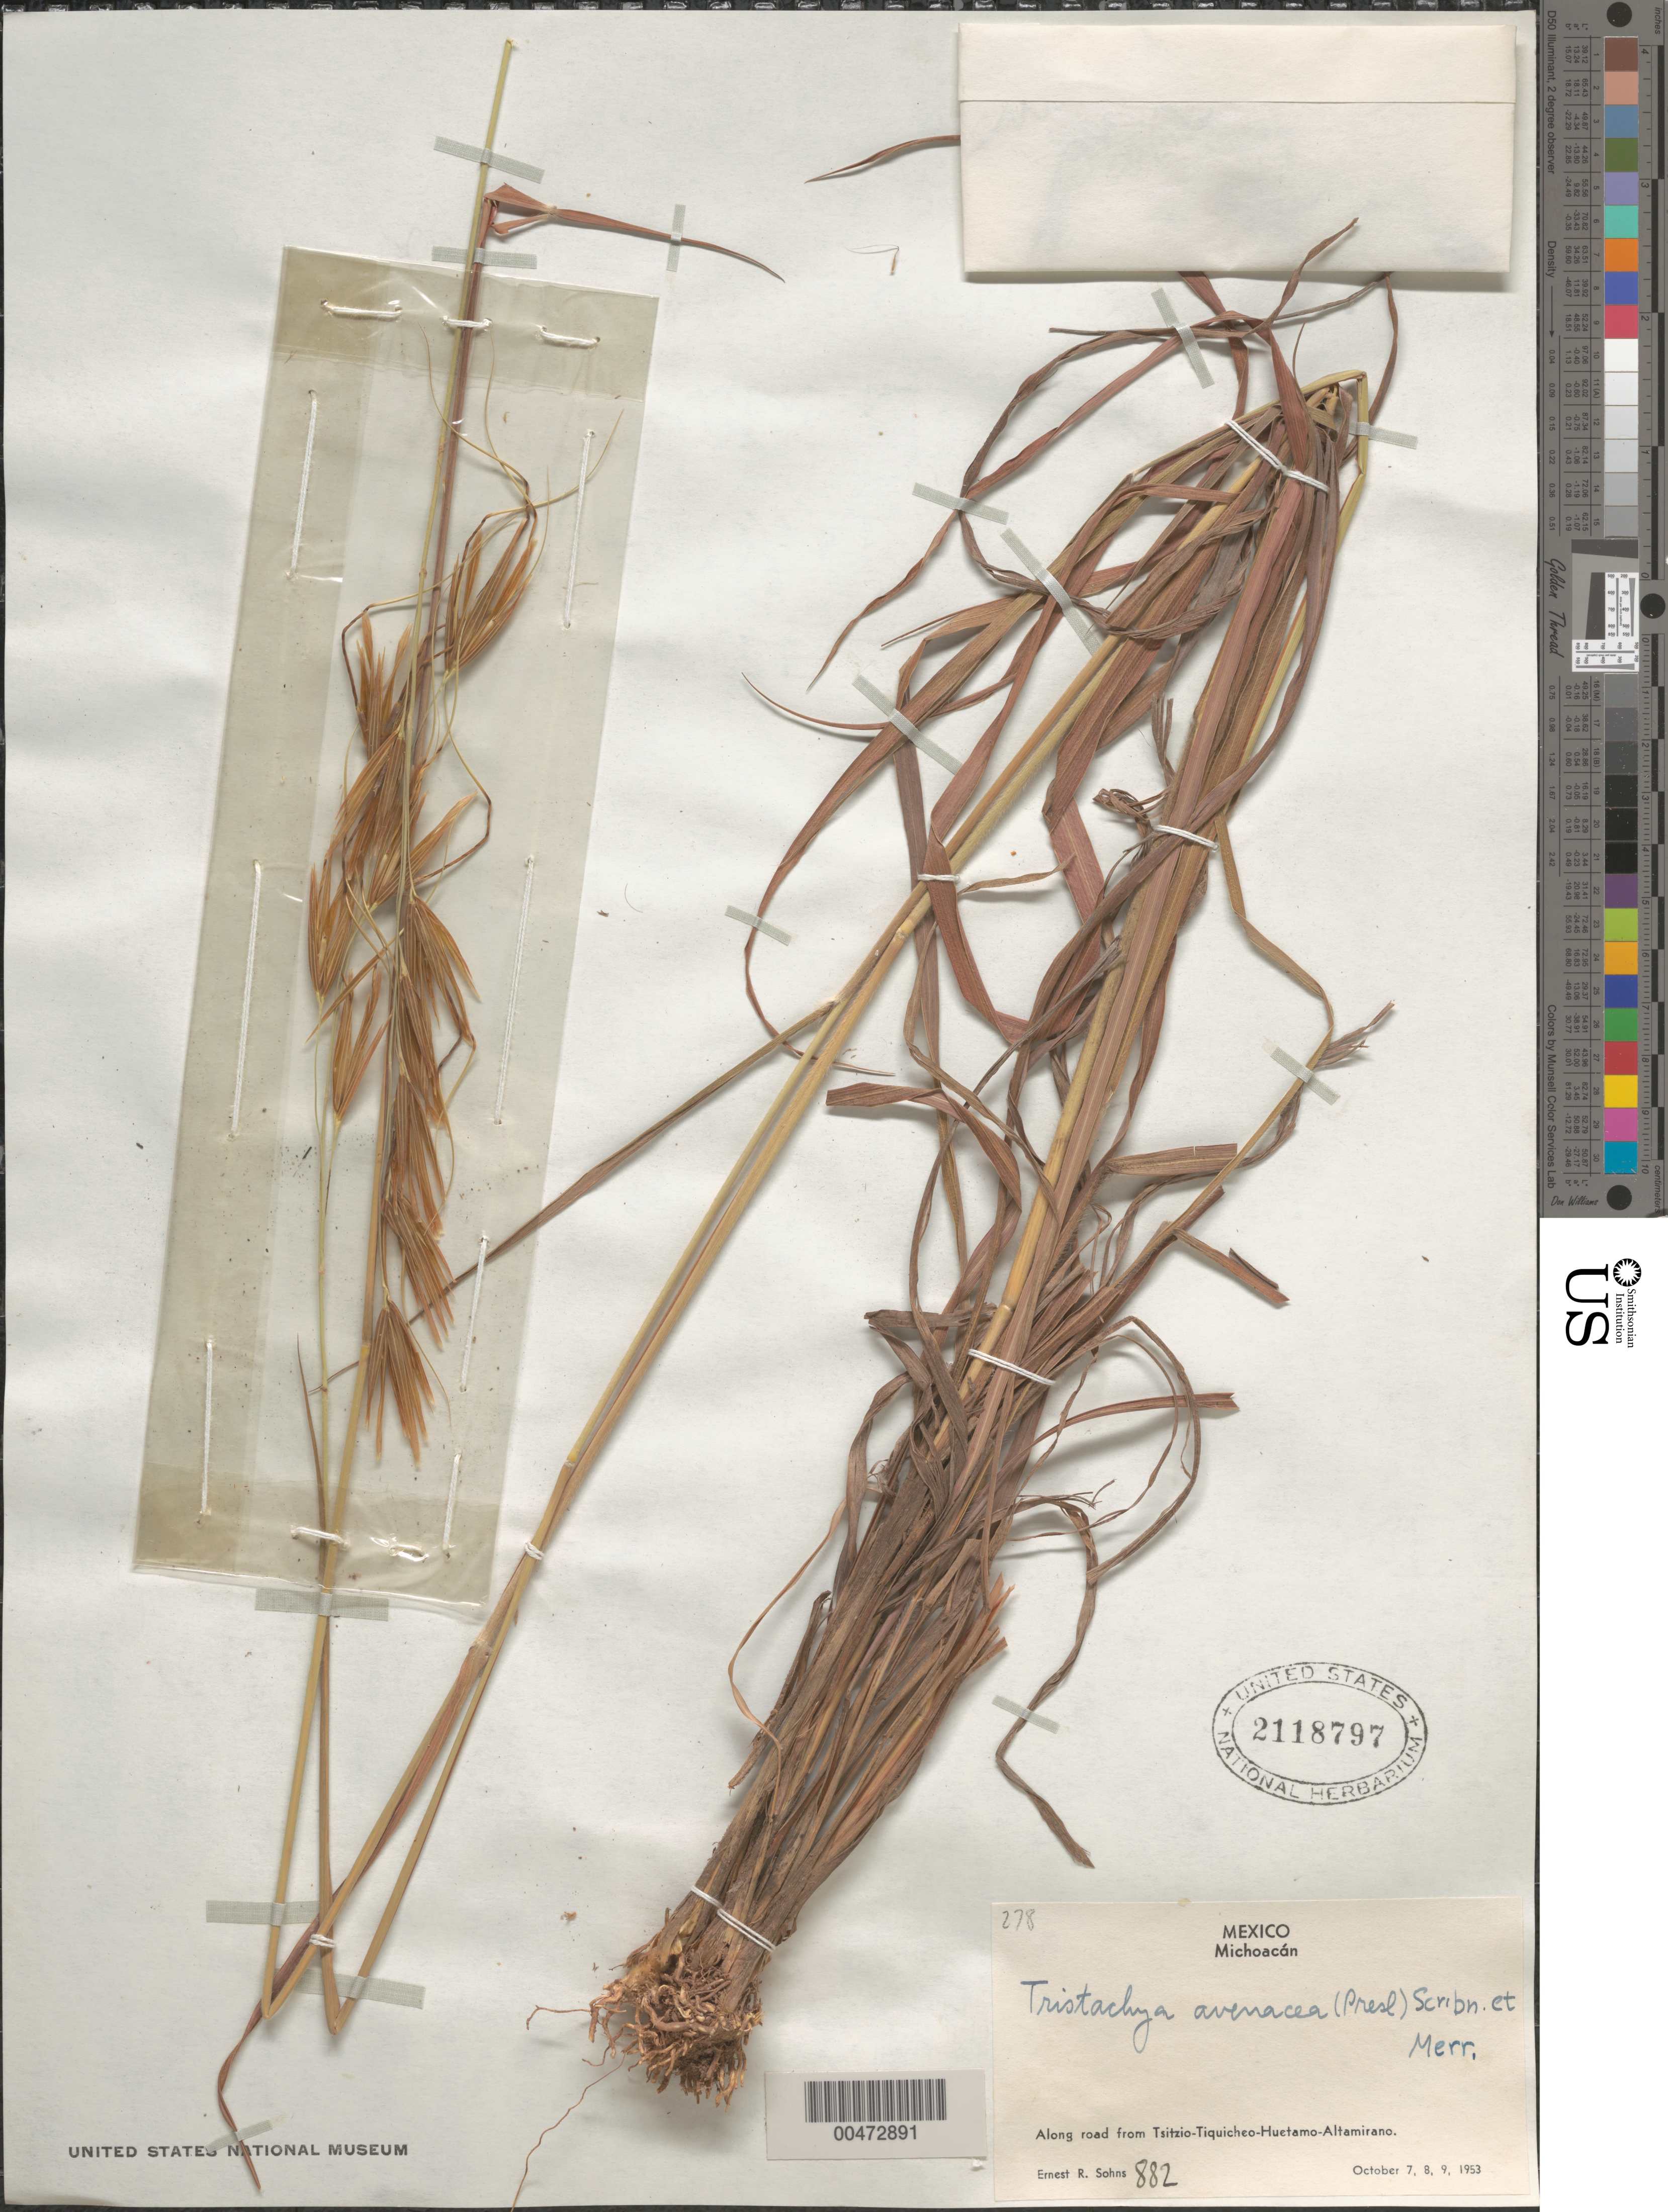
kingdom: Plantae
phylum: Tracheophyta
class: Liliopsida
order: Poales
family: Poaceae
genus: Tristachya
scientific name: Tristachya avenacea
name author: Scribn. & Merr.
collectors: E. R. Sohns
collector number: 882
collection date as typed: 7 Oct 1953 to 9 Oct 1953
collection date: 1953-10-07/1953-10-09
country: Mexico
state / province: Michoacán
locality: Along rd from Tsitzio-Tiquicheo-Huetamo-Altamirano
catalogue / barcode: US 2118797